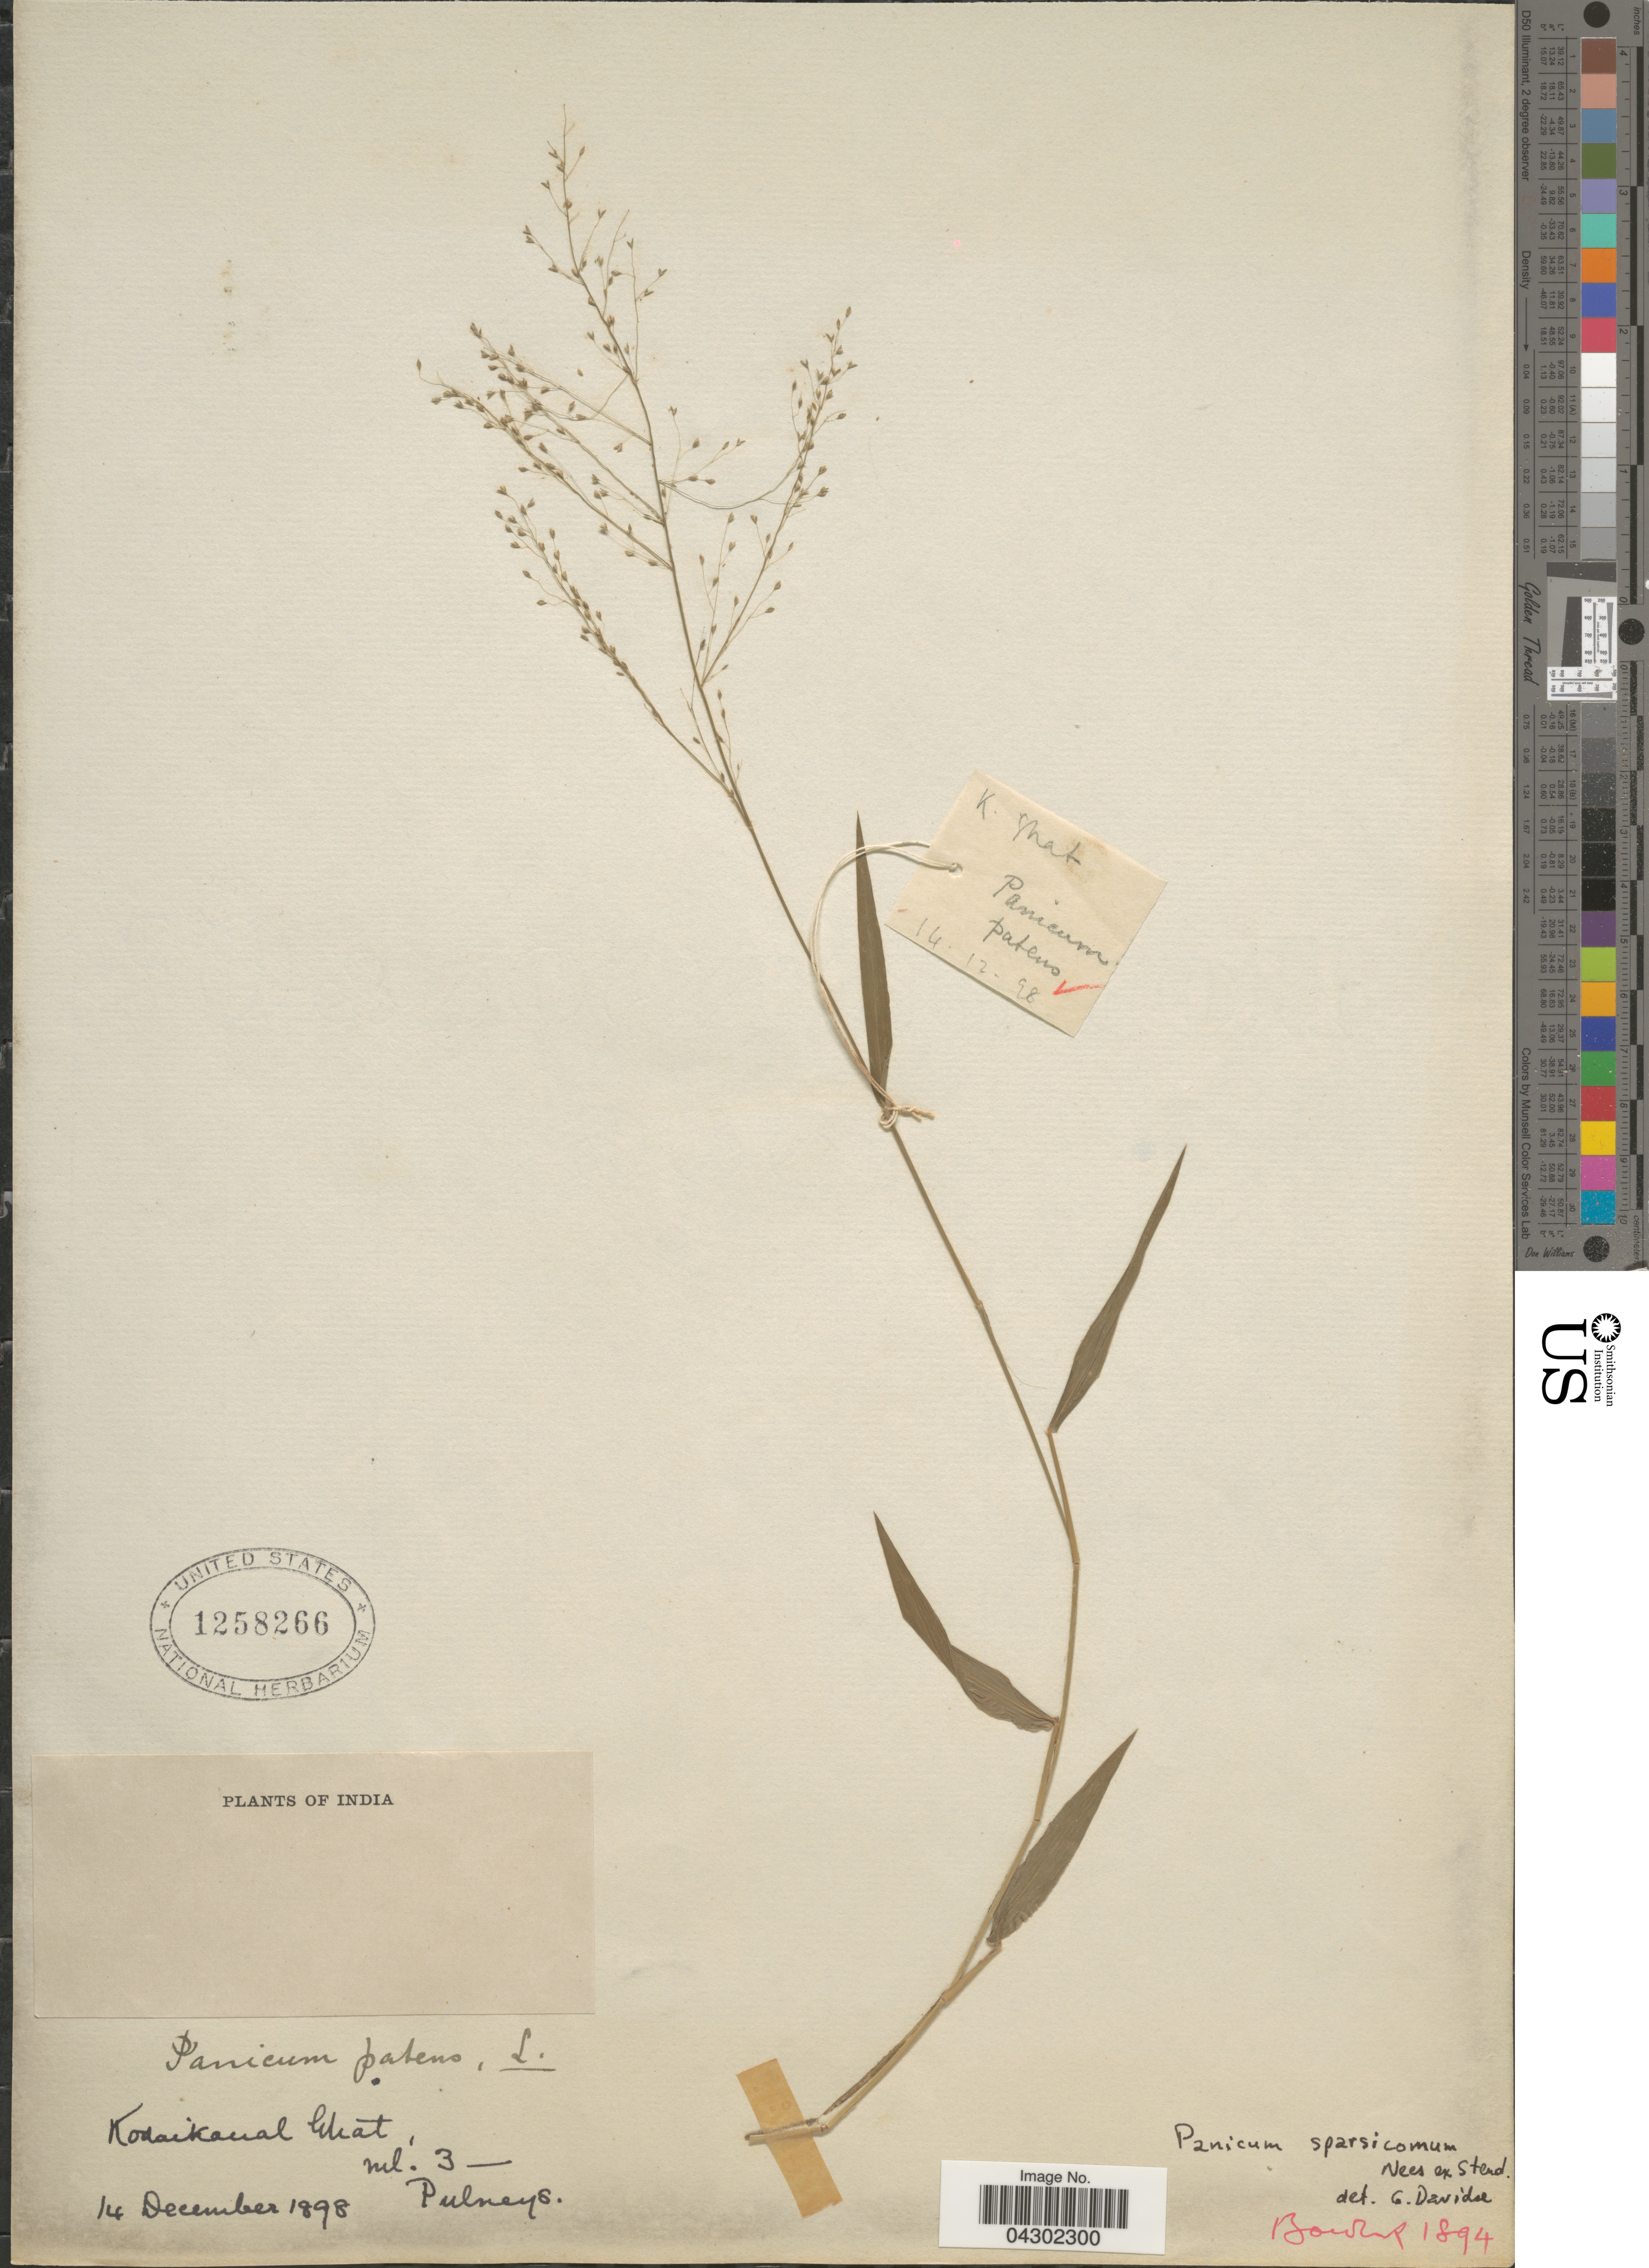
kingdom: Plantae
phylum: Tracheophyta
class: Liliopsida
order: Poales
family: Poaceae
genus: Panicum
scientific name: Panicum sparsicomum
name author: Nees ex Steud.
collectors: -- Bourne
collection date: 1898-12-14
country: India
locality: Kodaikanal Ghat, ml. 3, Pulneys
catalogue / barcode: US 1258266